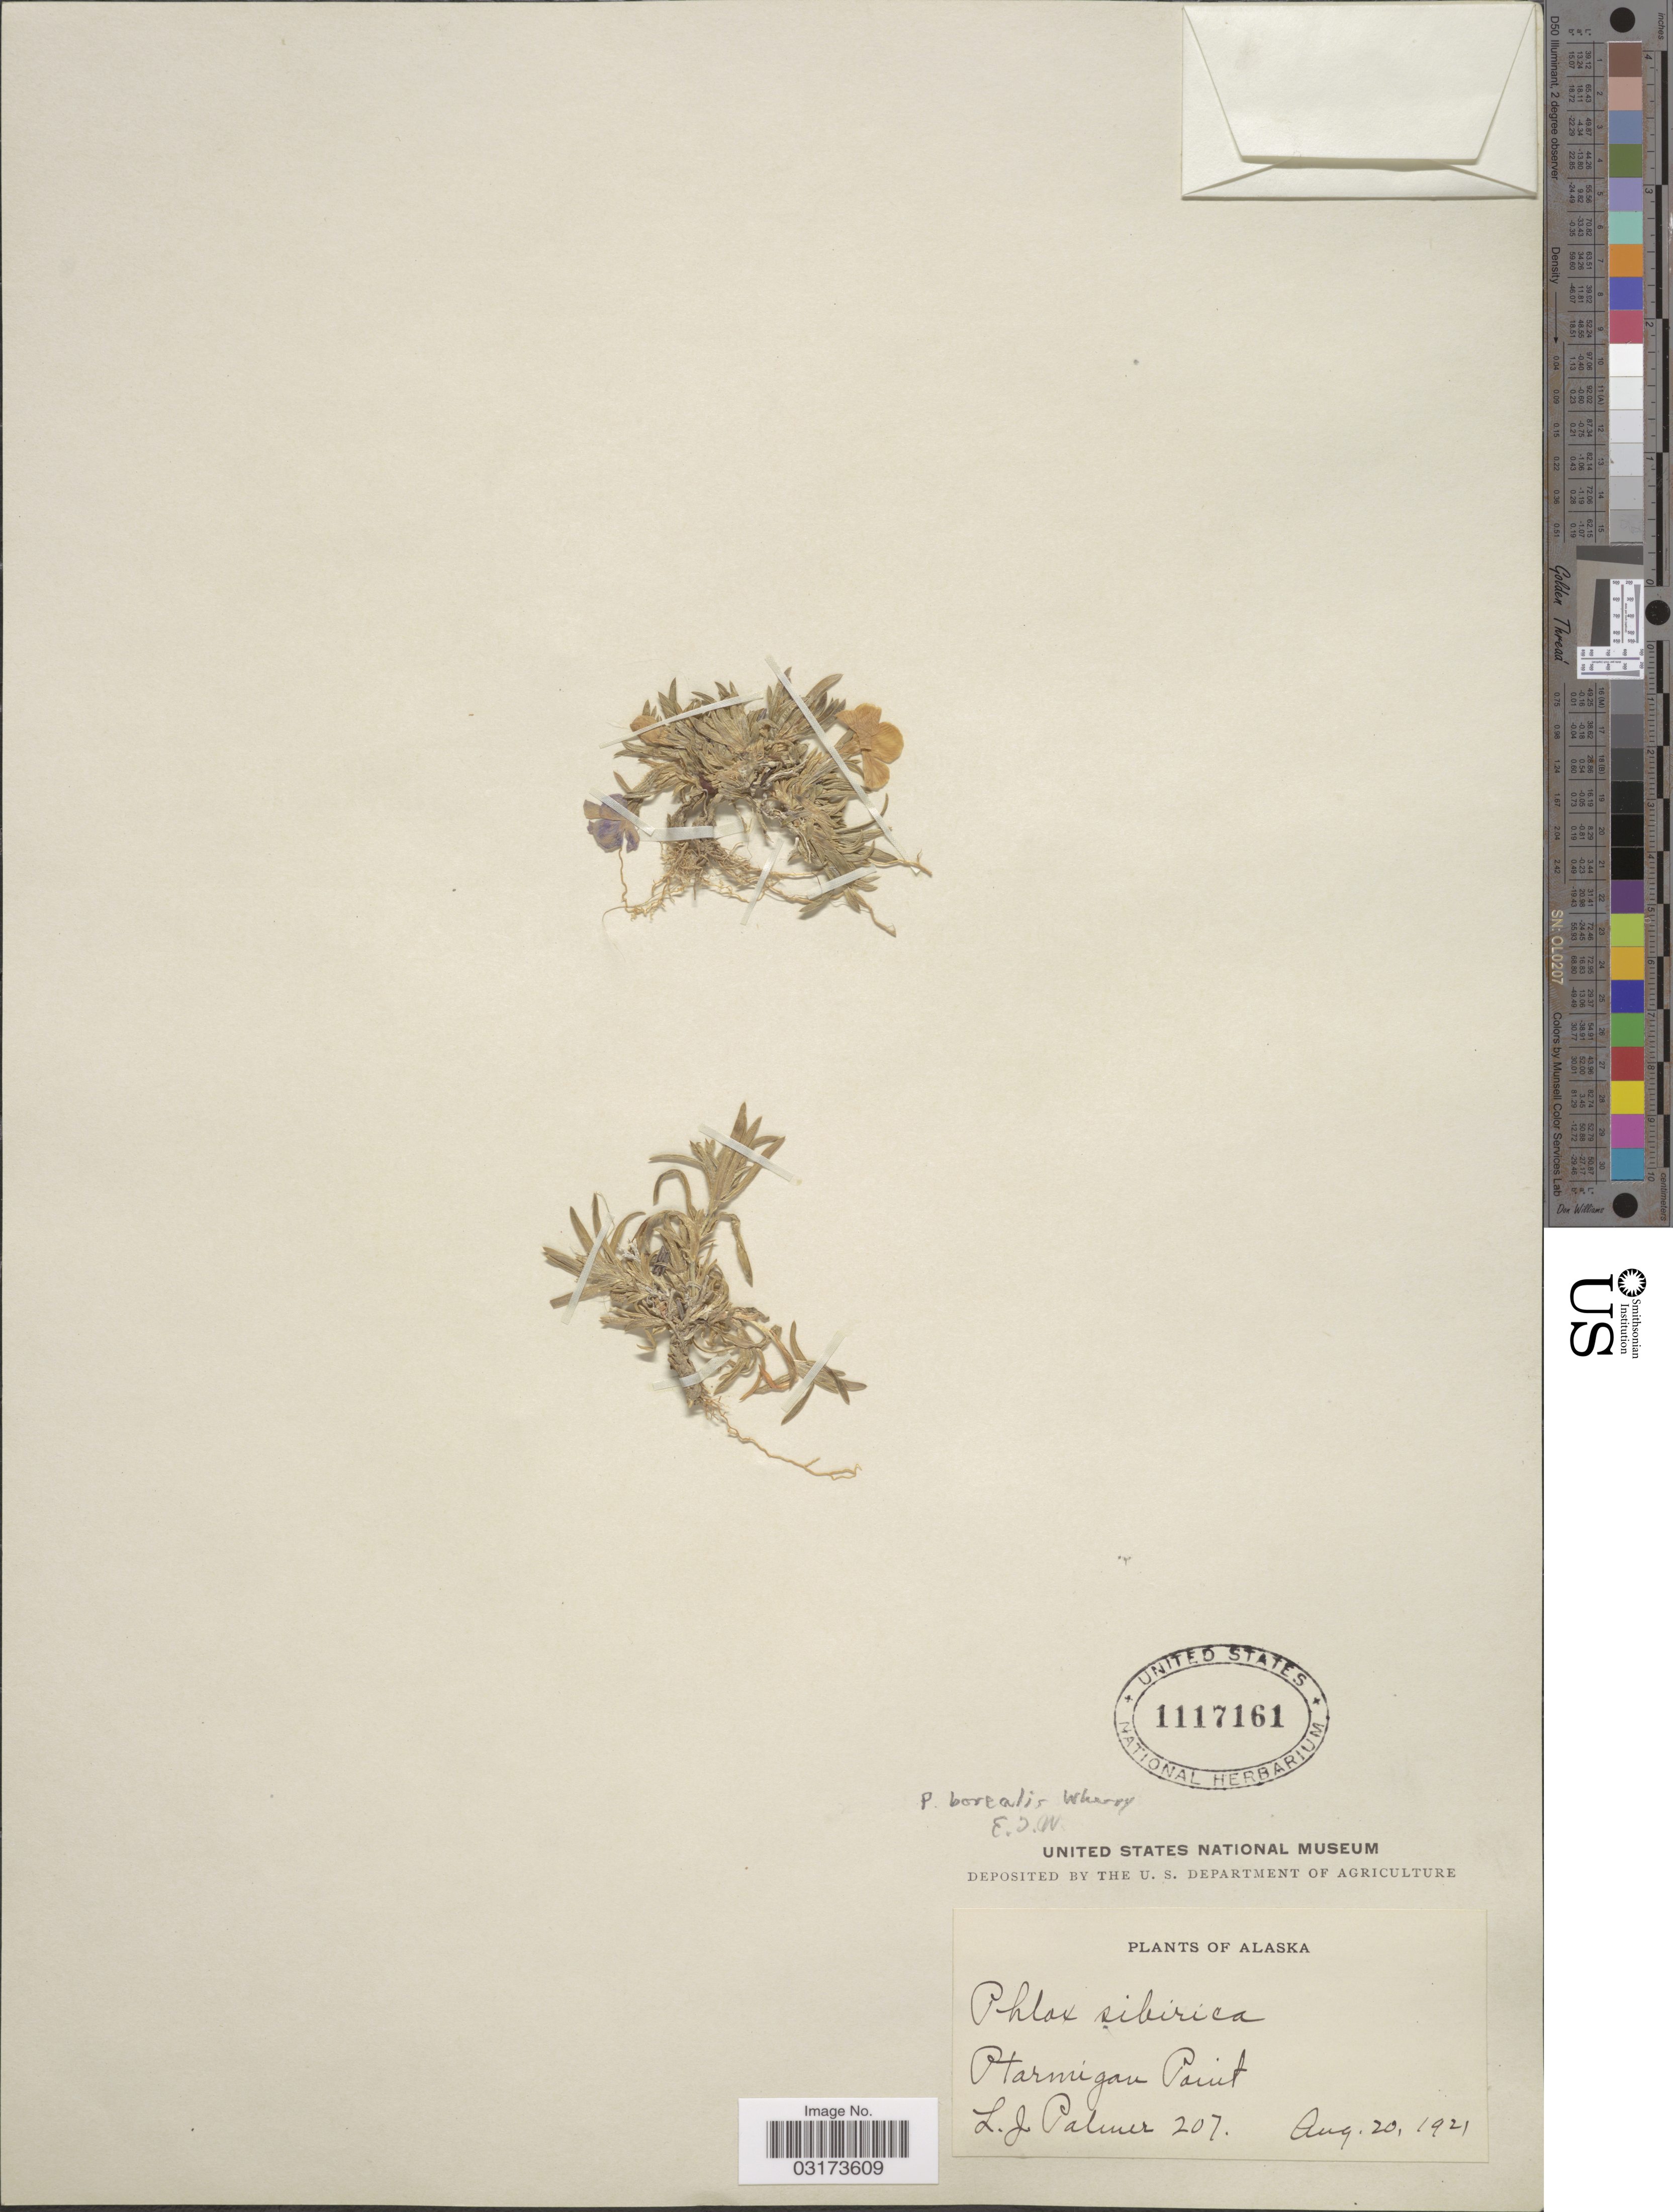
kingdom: Plantae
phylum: Tracheophyta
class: Magnoliopsida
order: Ericales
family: Polemoniaceae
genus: Phlox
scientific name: Phlox alaskensis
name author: Jordal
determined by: Mayfield, M. H.; Ferguson, C. J.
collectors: L. J. Palmer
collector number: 207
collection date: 1921-08-20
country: United States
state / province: Alaska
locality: Ptarmigan Point.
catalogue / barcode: US 1117161